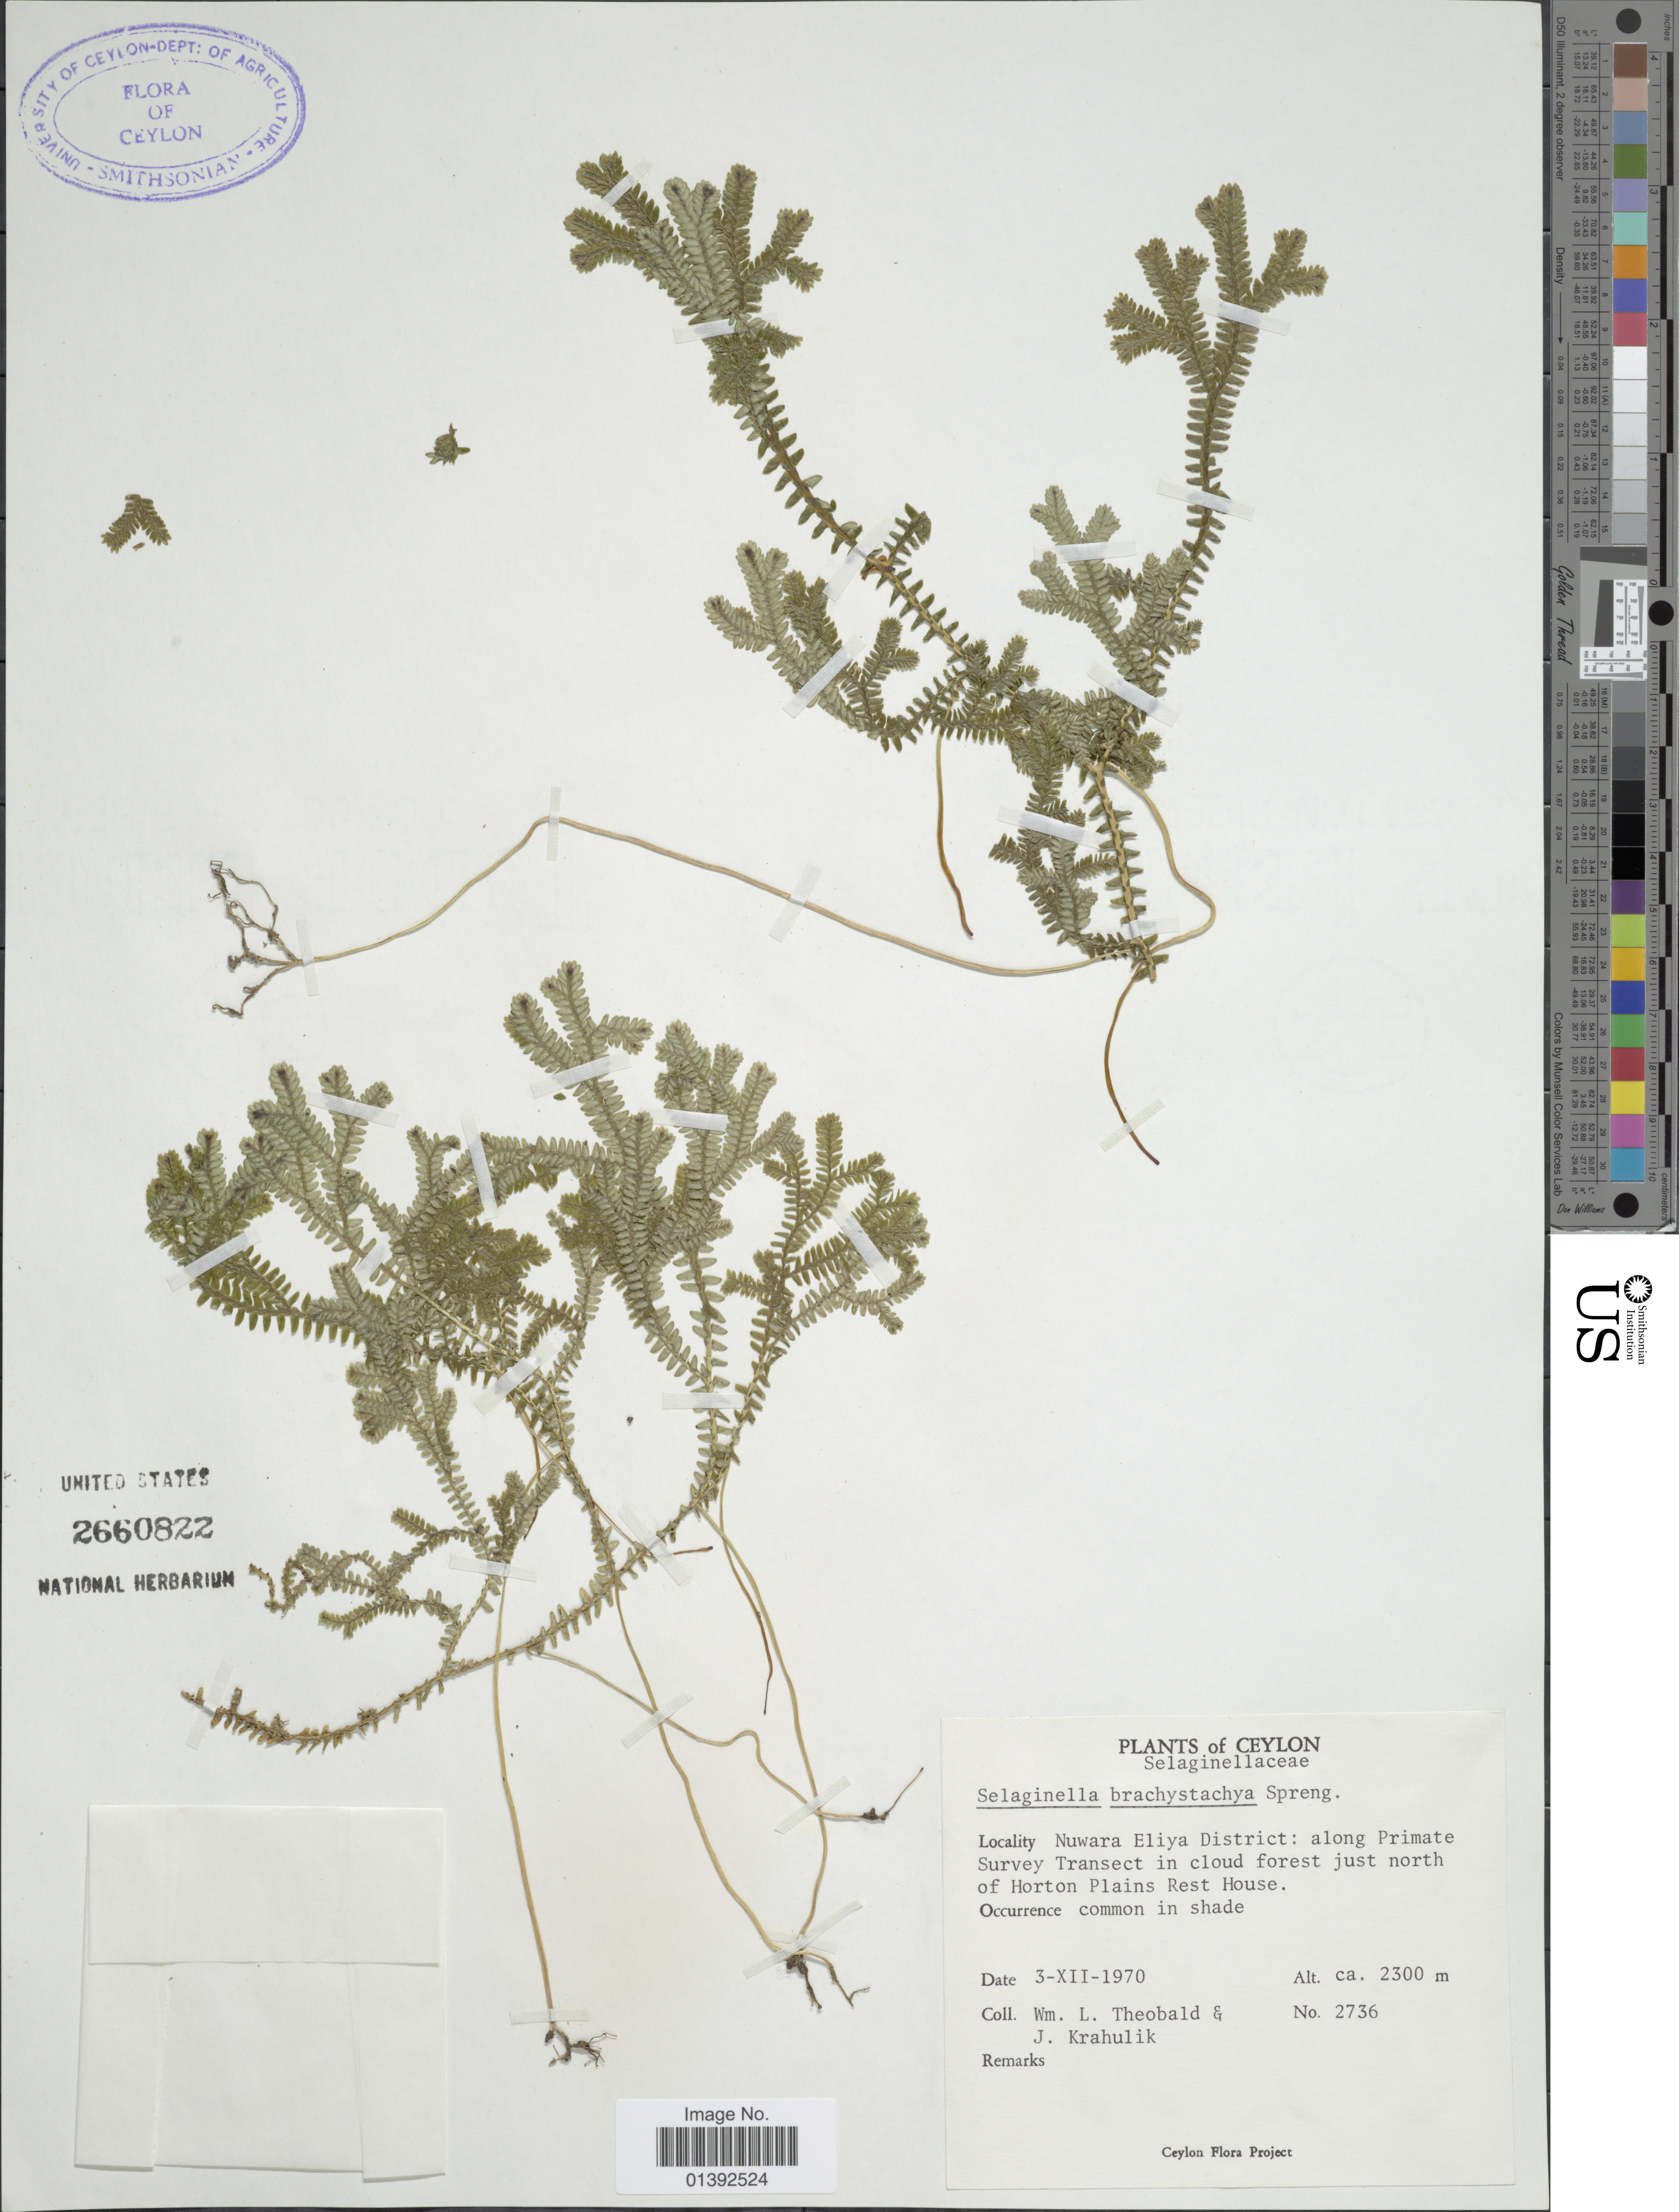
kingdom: Plantae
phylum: Tracheophyta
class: Lycopodiopsida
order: Selaginellales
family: Selaginellaceae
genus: Selaginella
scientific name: Selaginella brachystachya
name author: (Hook. & Grev.) Spring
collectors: W. L. Theobald & J. Krahulik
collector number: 2736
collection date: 1970-12-30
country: Sri Lanka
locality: Ceylon, Nuwara Eliya District: along Primate Survey Transect in cloud forest just north of Horton Plains Rest House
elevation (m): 2300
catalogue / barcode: US 2660822